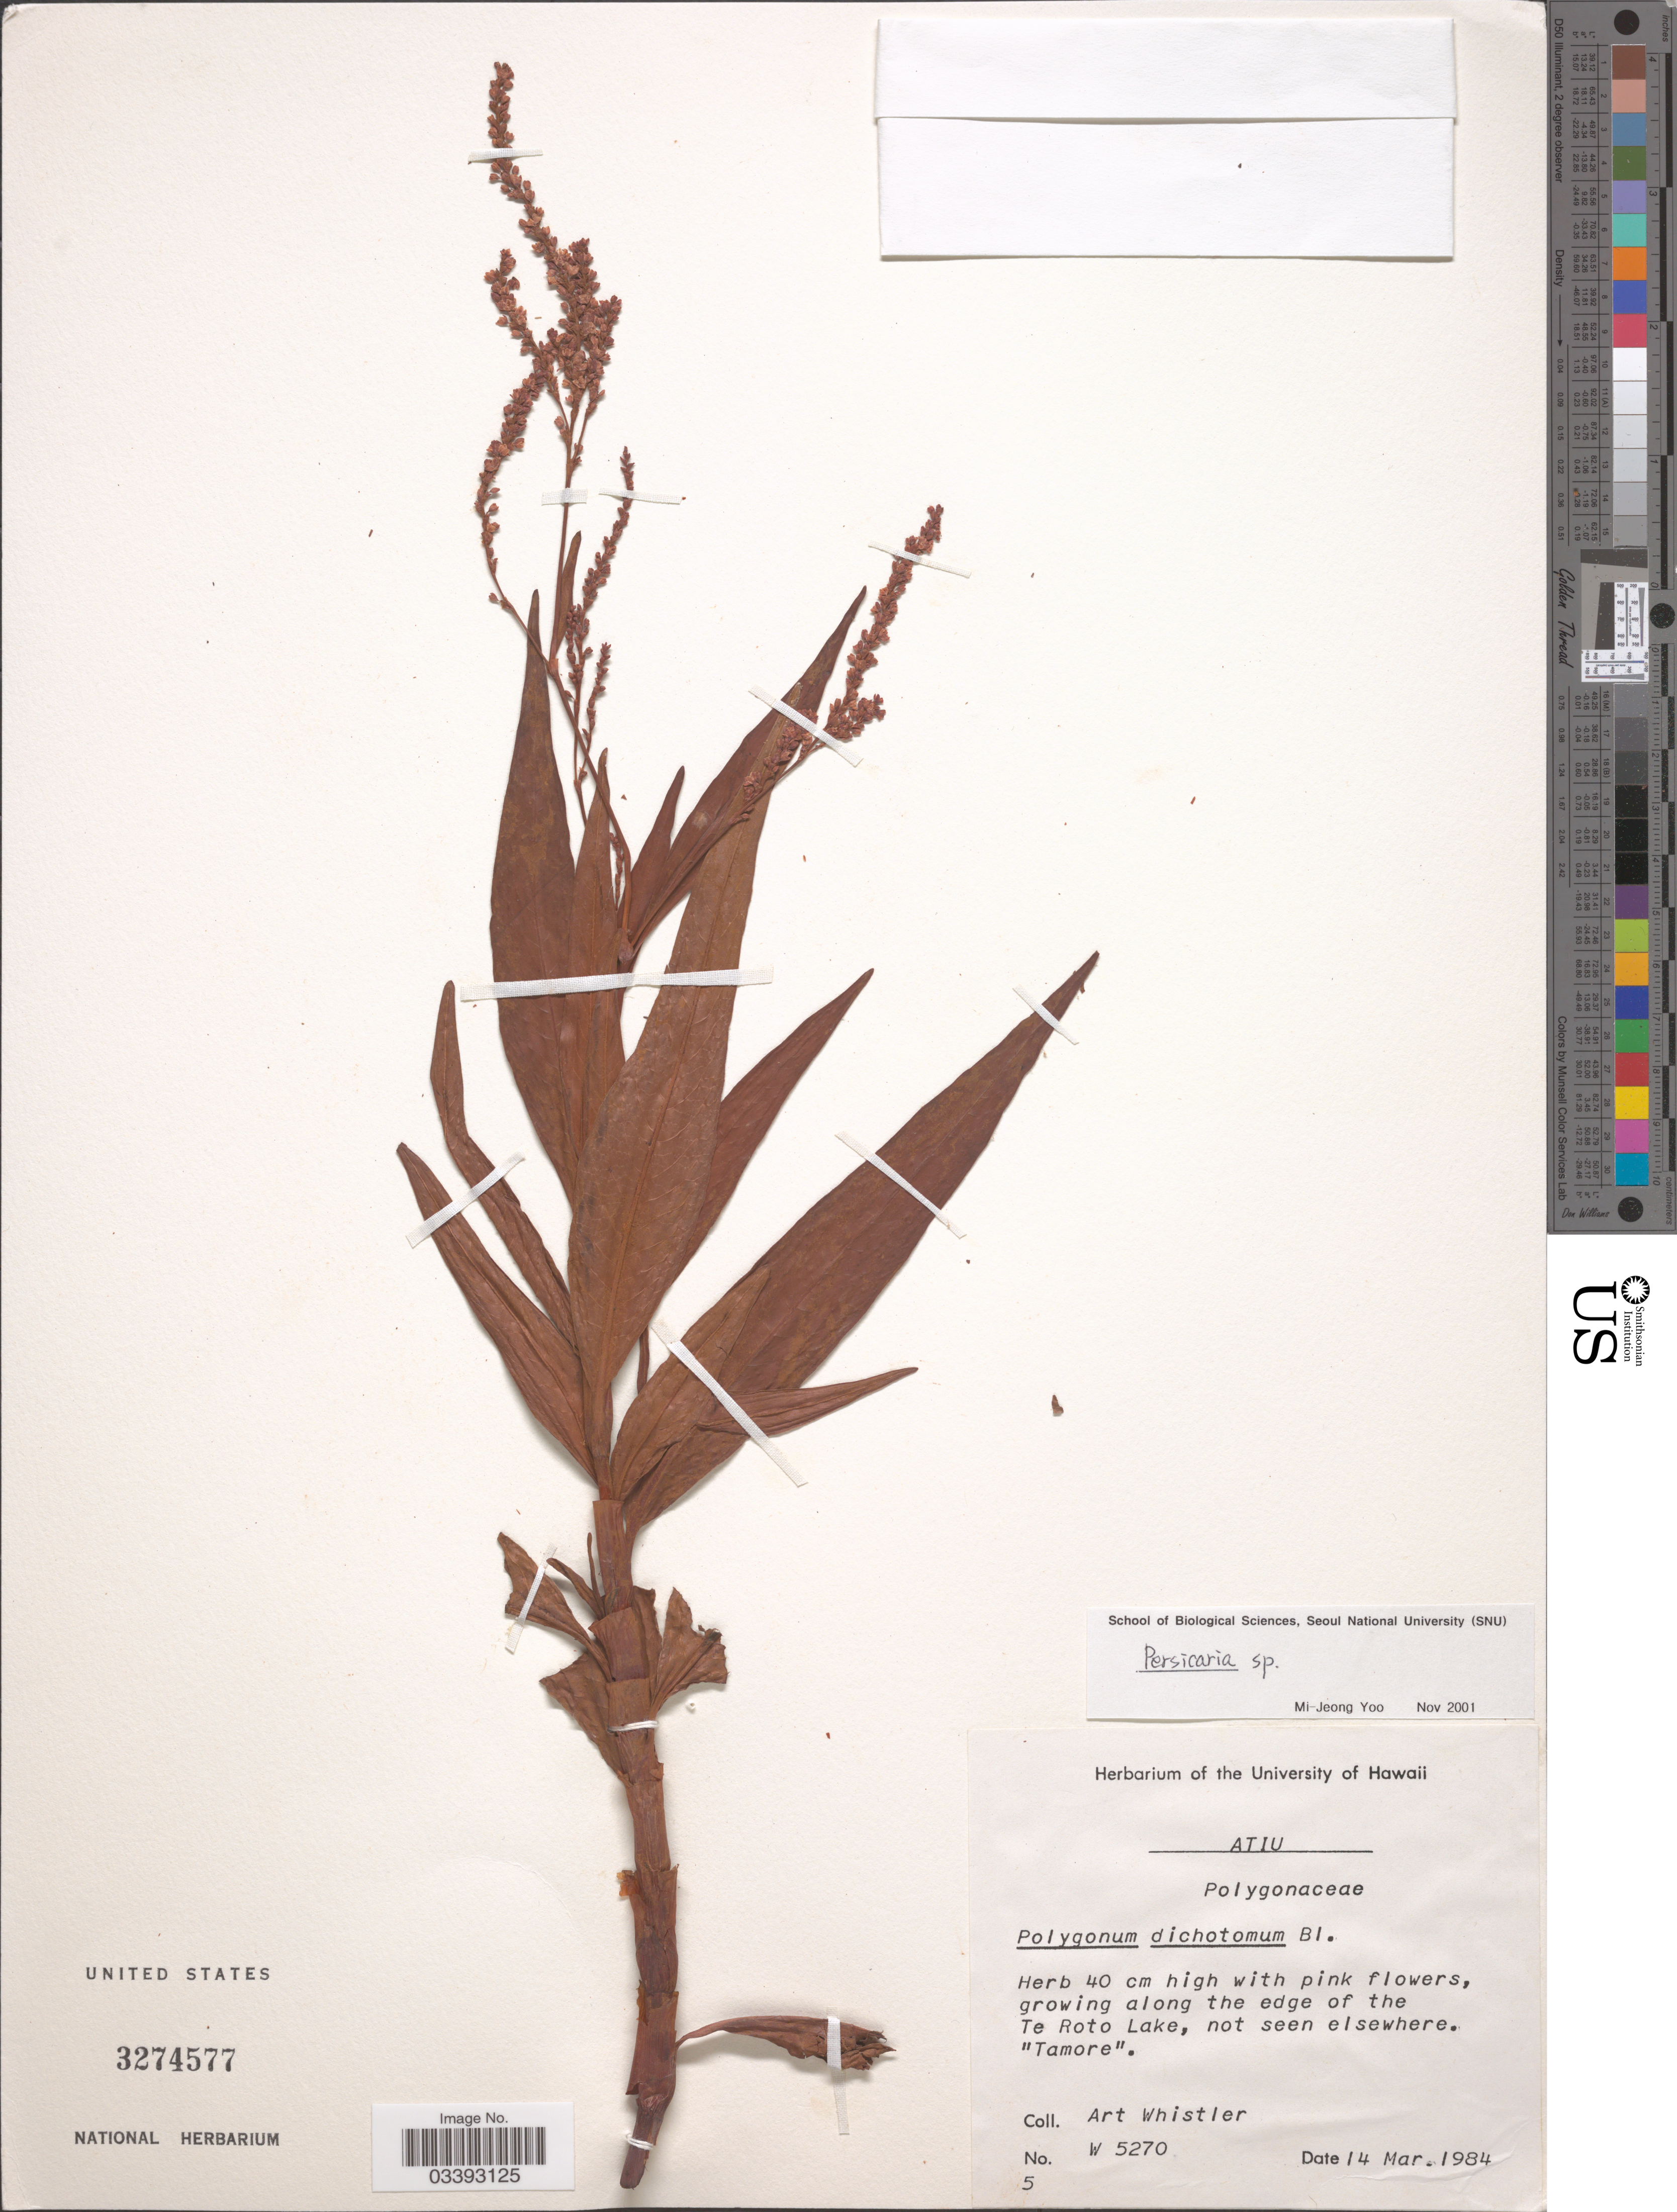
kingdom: Plantae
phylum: Tracheophyta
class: Magnoliopsida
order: Caryophyllales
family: Polygonaceae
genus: Persicaria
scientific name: Persicaria sp.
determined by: Wagner, W. L., (BOT), Smithsonian Institution - National Museum of Natural History (UNITED STATES)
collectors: A. Whistler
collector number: W5270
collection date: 1984-03-14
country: Cook Islands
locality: Atiu. "Tamore" [unsure placement].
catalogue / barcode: US 3274577